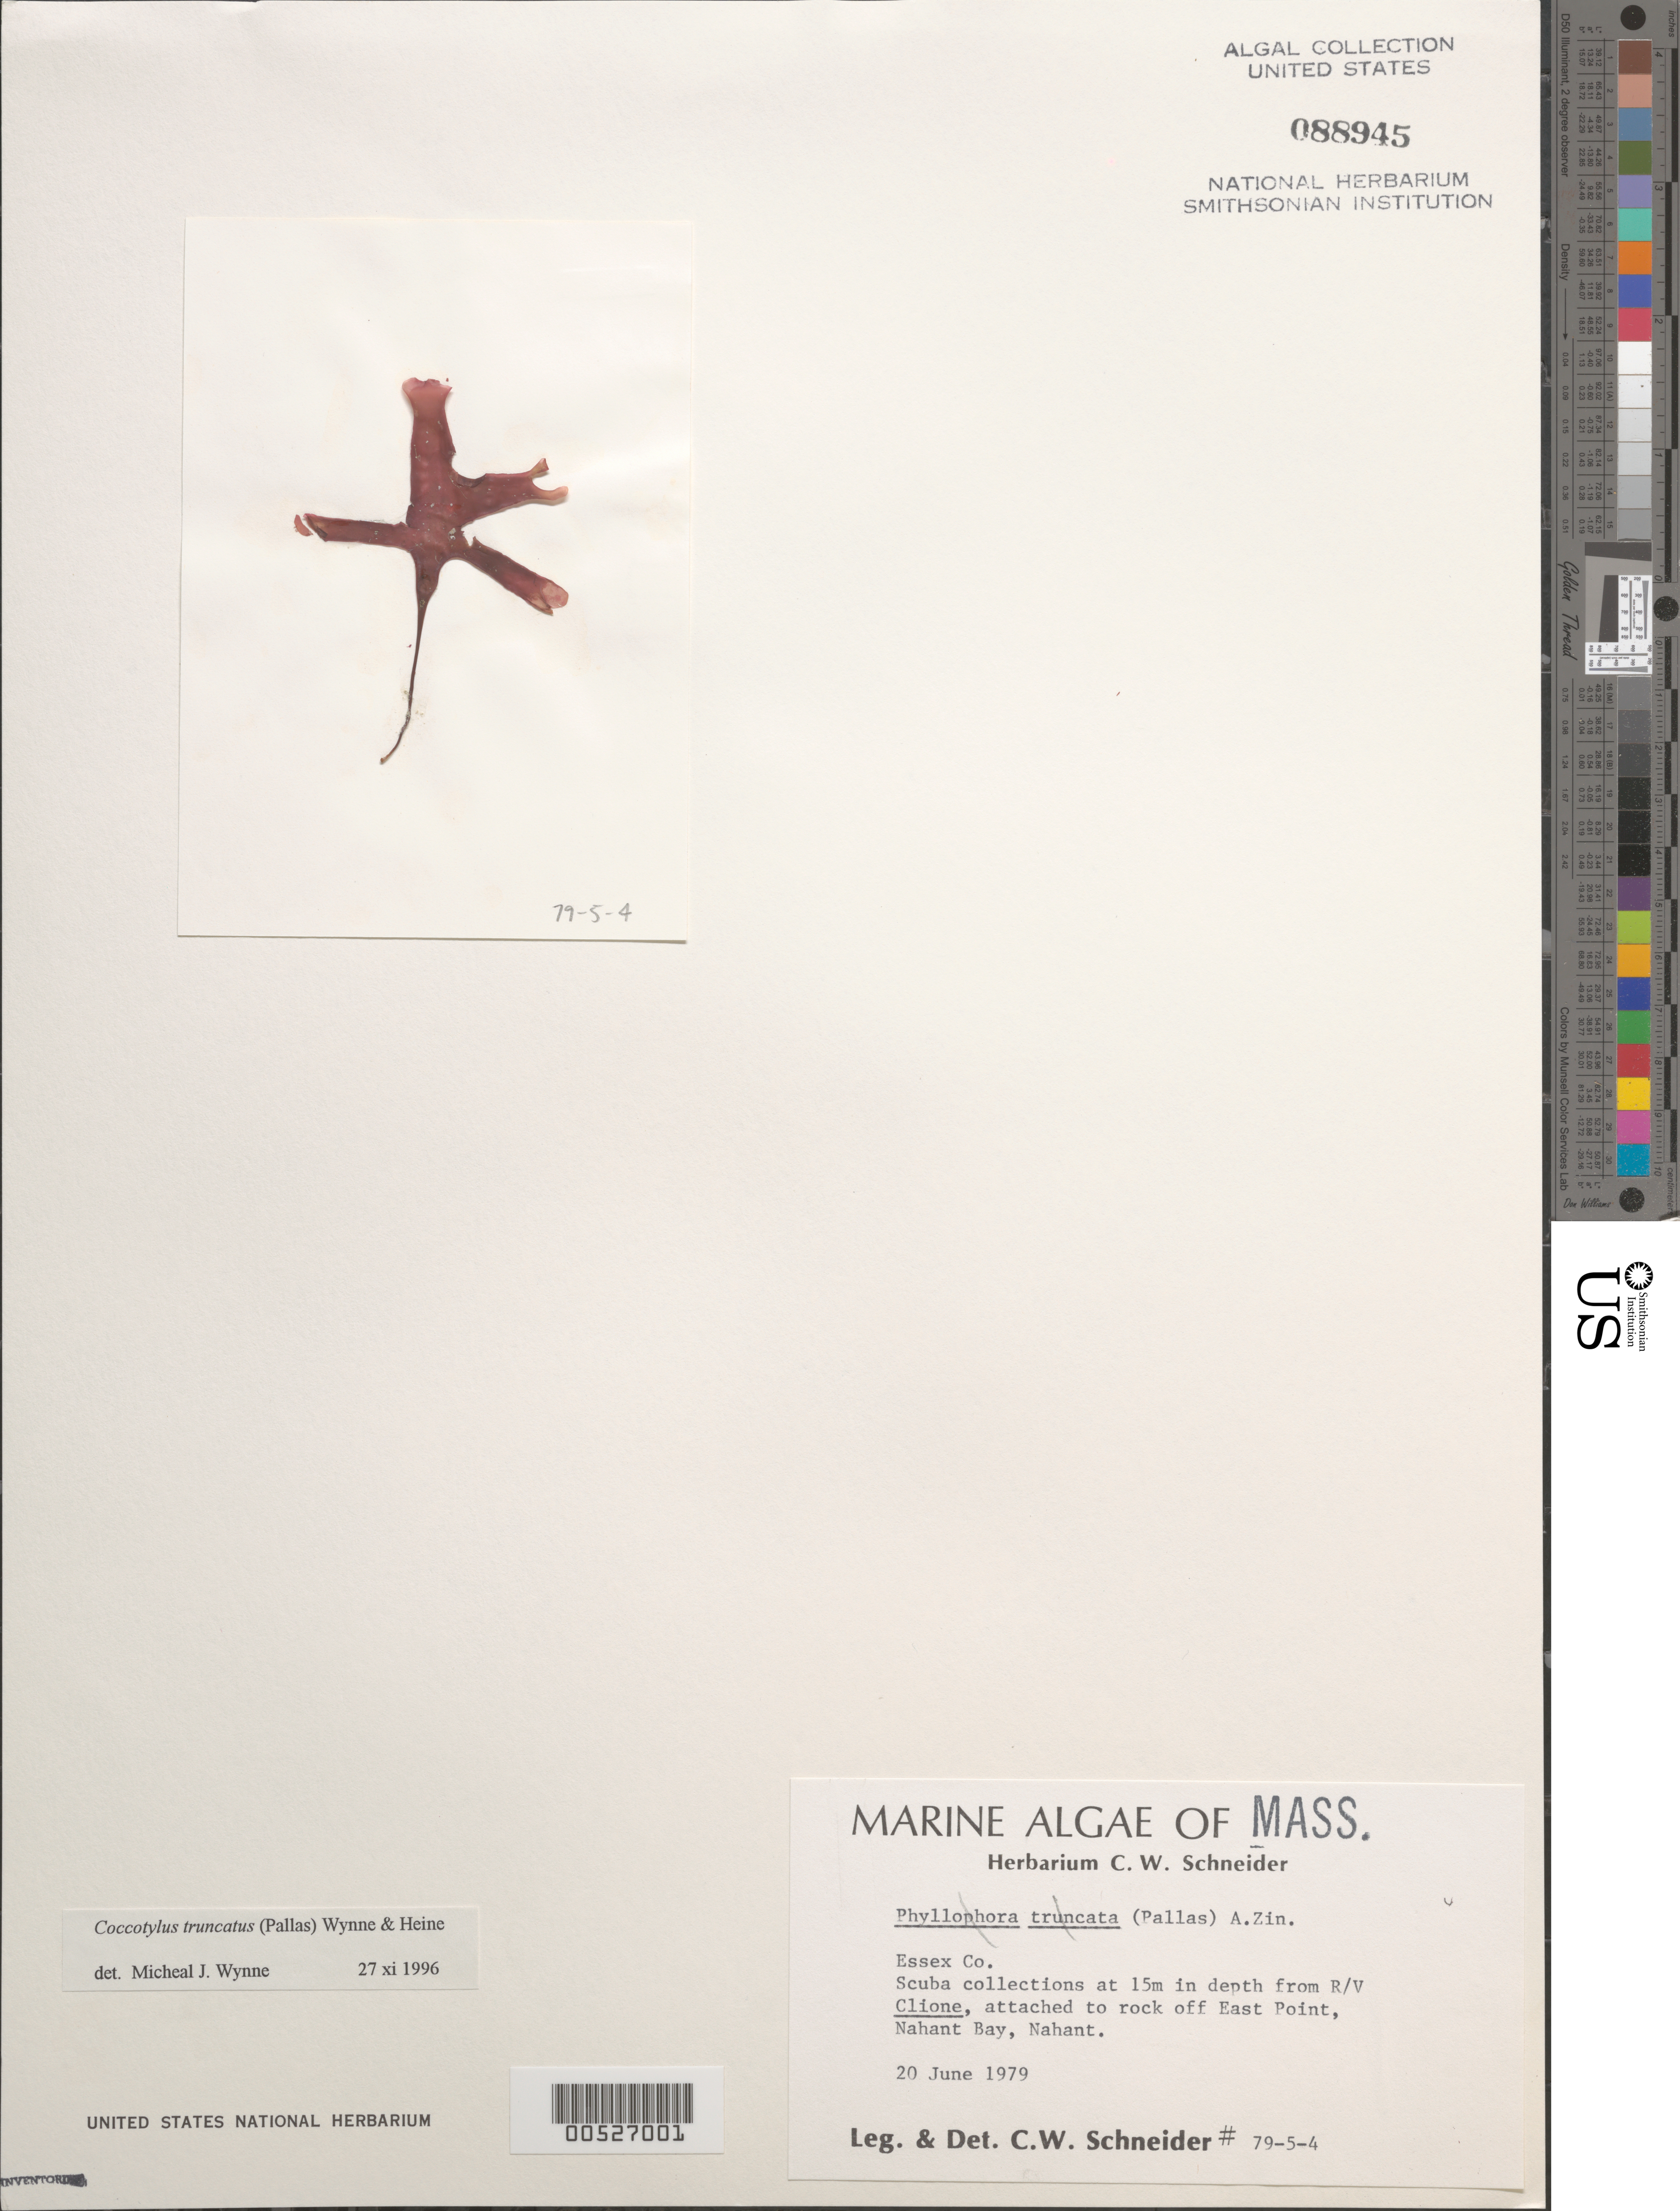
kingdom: Plantae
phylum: Rhodophyta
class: Florideophyceae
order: Gigartinales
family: Phyllophoraceae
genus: Coccotylus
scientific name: Coccotylus truncatus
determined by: Wynne, M. J.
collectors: C. W. Schneider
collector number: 79-5-4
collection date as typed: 20 Jun 1979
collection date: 1979-06-20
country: United States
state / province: Massachusetts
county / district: Essex County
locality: Nahant Bay, off East Point, Nahant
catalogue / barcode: US 88945